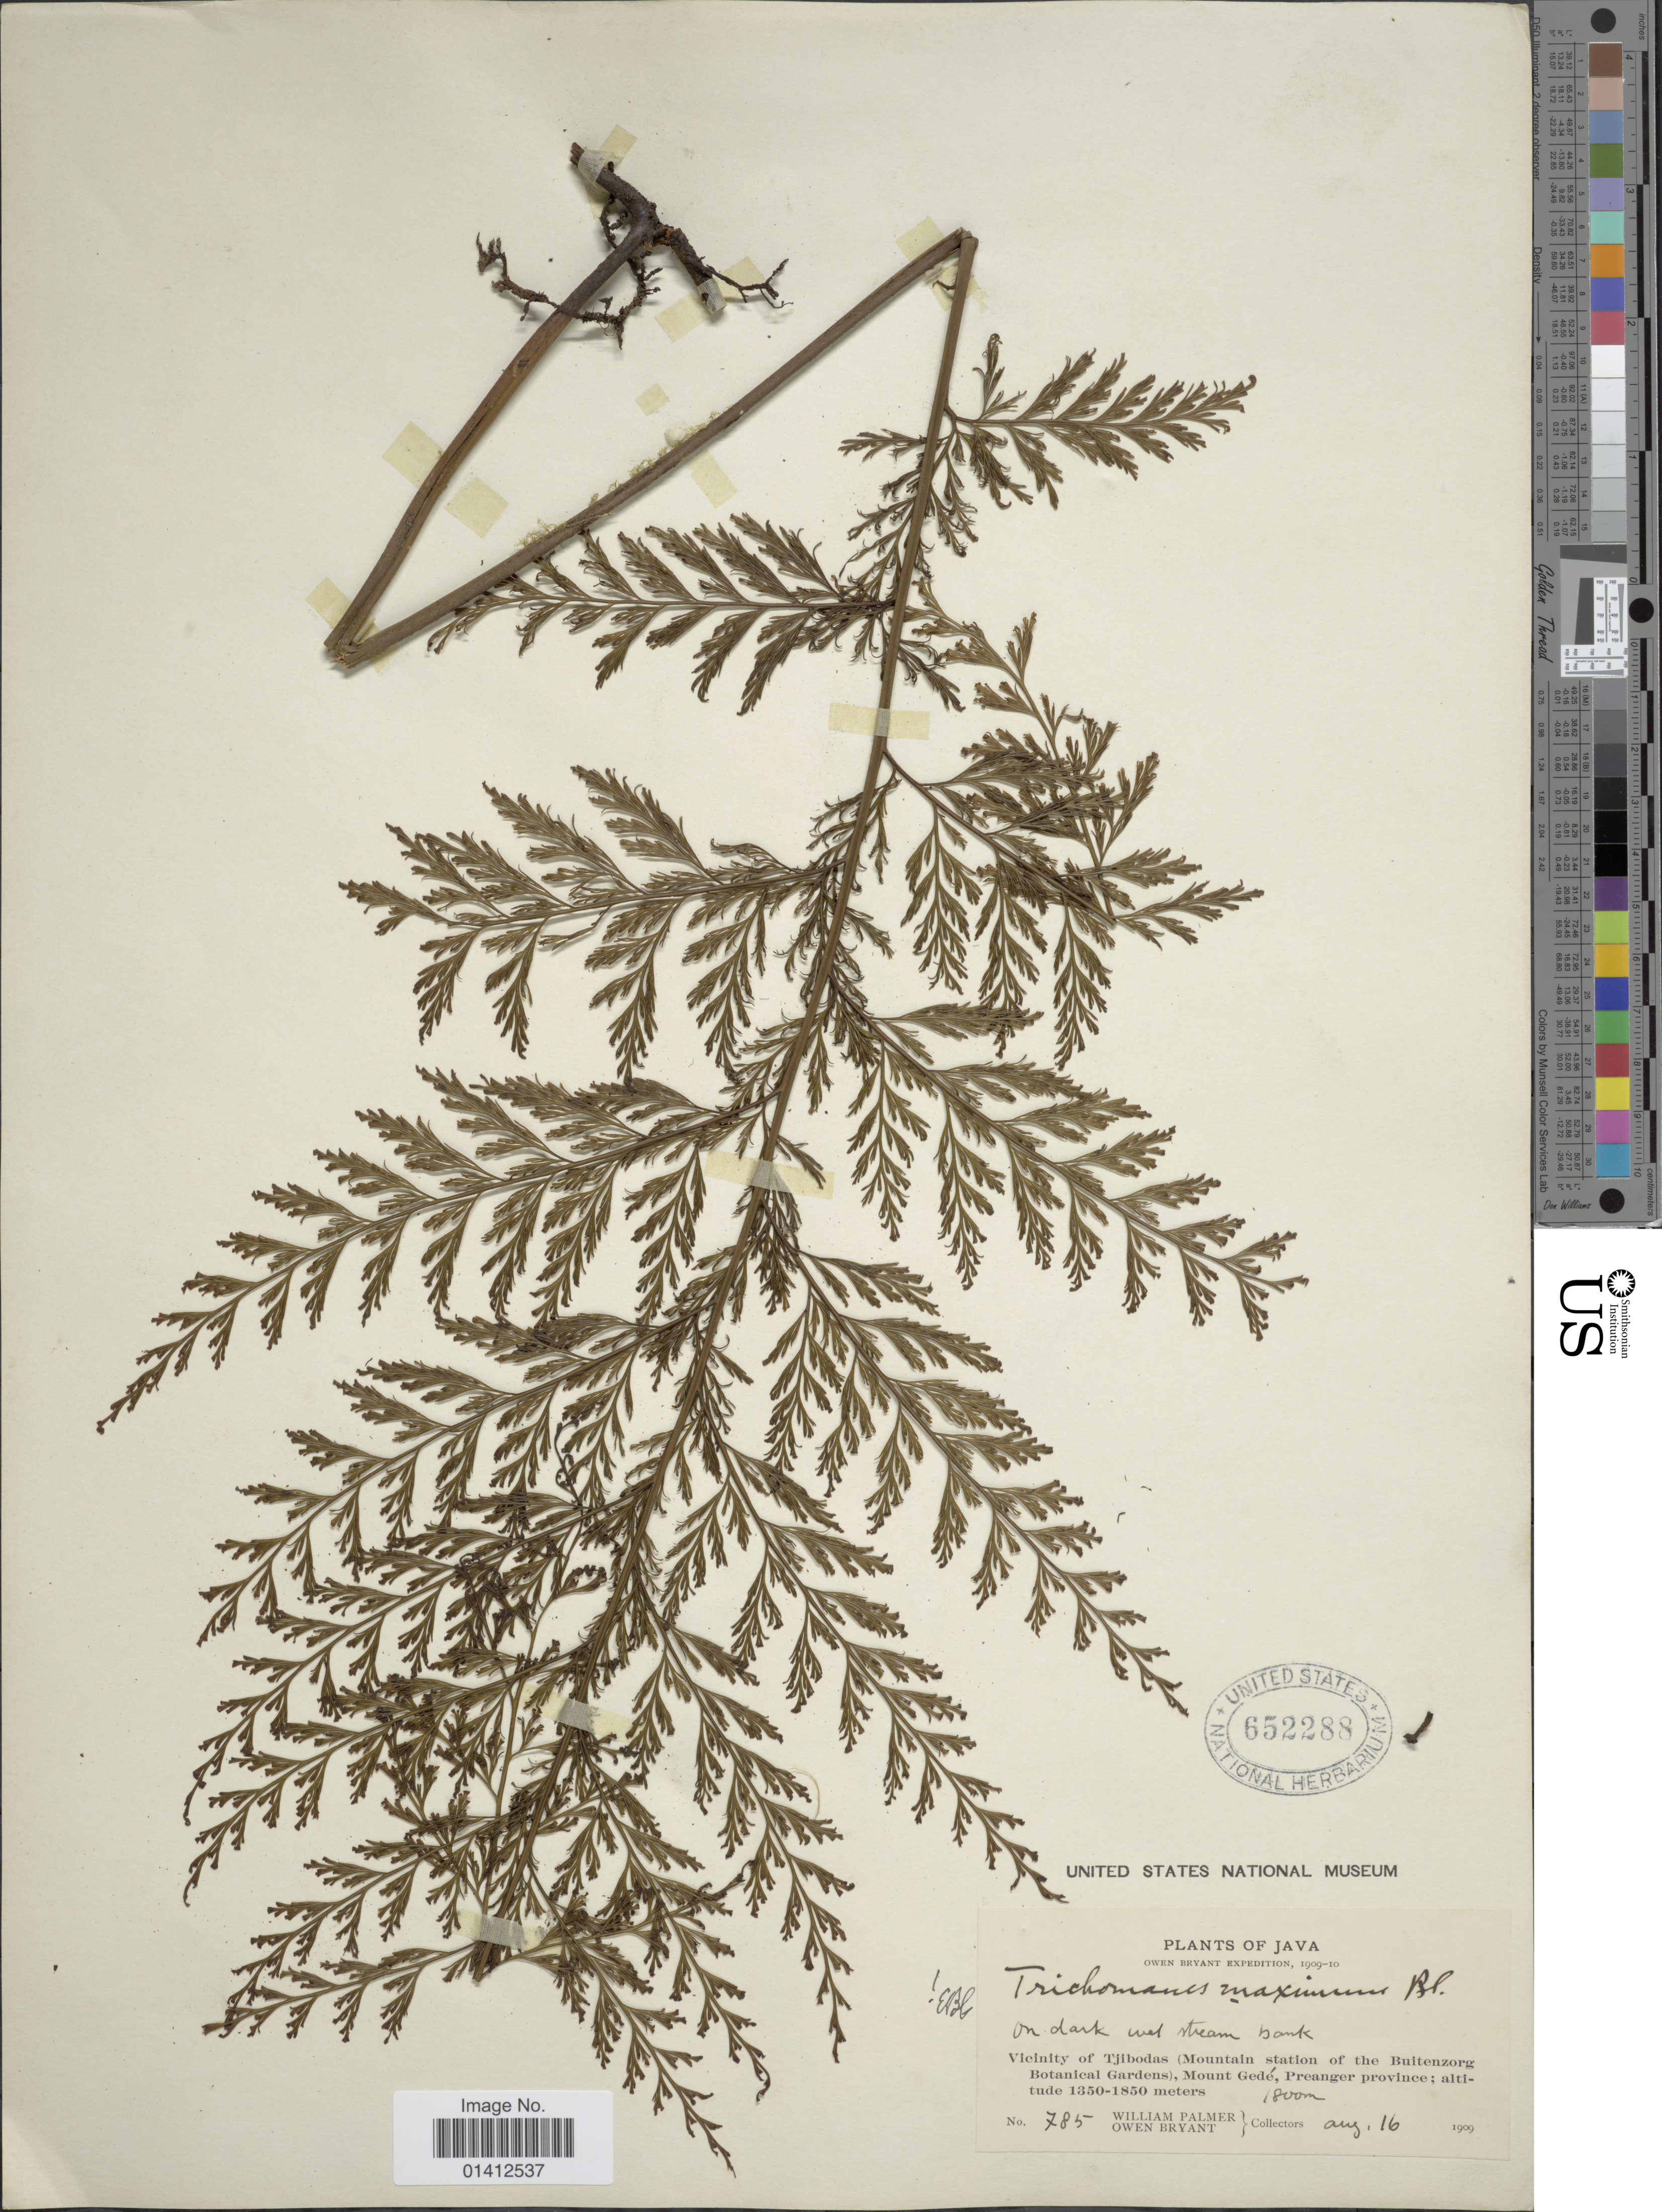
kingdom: Plantae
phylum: Tracheophyta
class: Polypodiopsida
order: Hymenophyllales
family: Hymenophyllaceae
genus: Vandenboschia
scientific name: Vandenboschia maxima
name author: (Blume) Copel.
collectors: W. Palmer & O. Bryant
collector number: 785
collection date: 1909-08-16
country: Indonesia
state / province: Java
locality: Vicinity of Tjibodas (Mountain station of the Buitenzorg Botanical Gardens), Mount Gedé, Preanger province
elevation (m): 1350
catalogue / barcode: US 652288